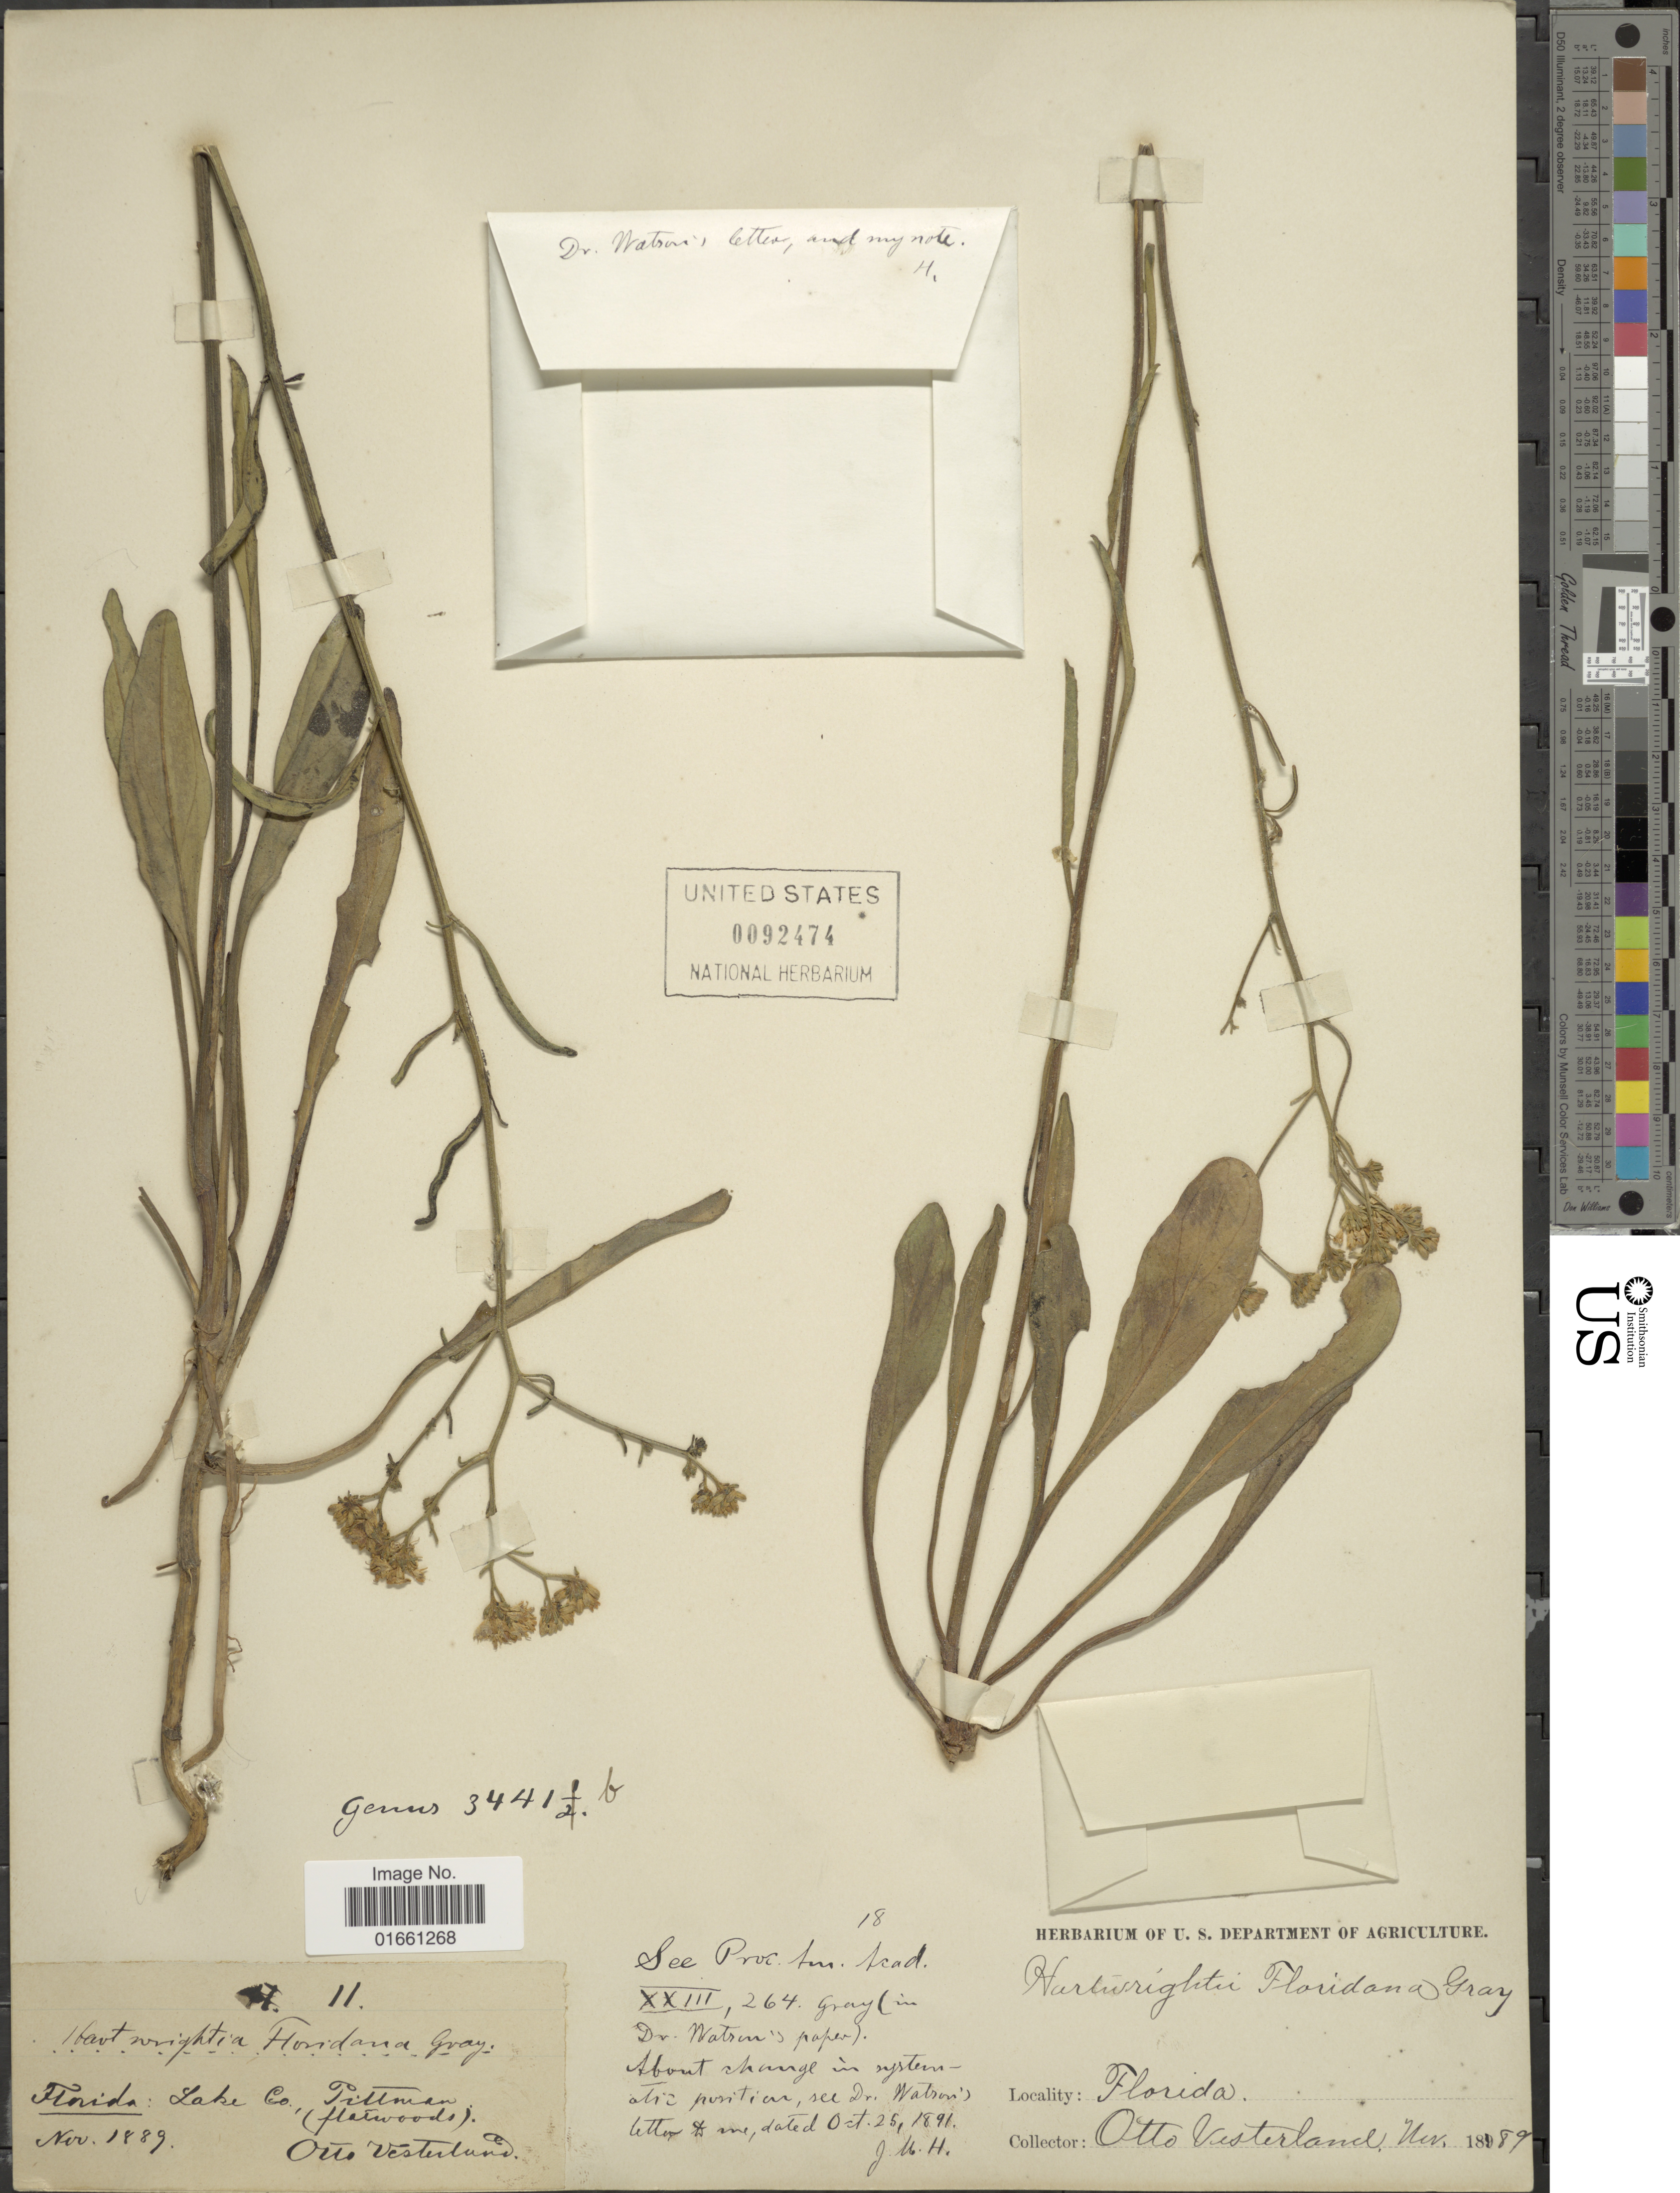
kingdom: Plantae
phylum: Tracheophyta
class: Magnoliopsida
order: Asterales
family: Asteraceae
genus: Hartwrightia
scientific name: Hartwrightia floridana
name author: A. Gray ex S. Watson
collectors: O. Vesterland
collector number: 11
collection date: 1889-11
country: United States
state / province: Florida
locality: Lake Co Pullman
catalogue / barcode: US 92474